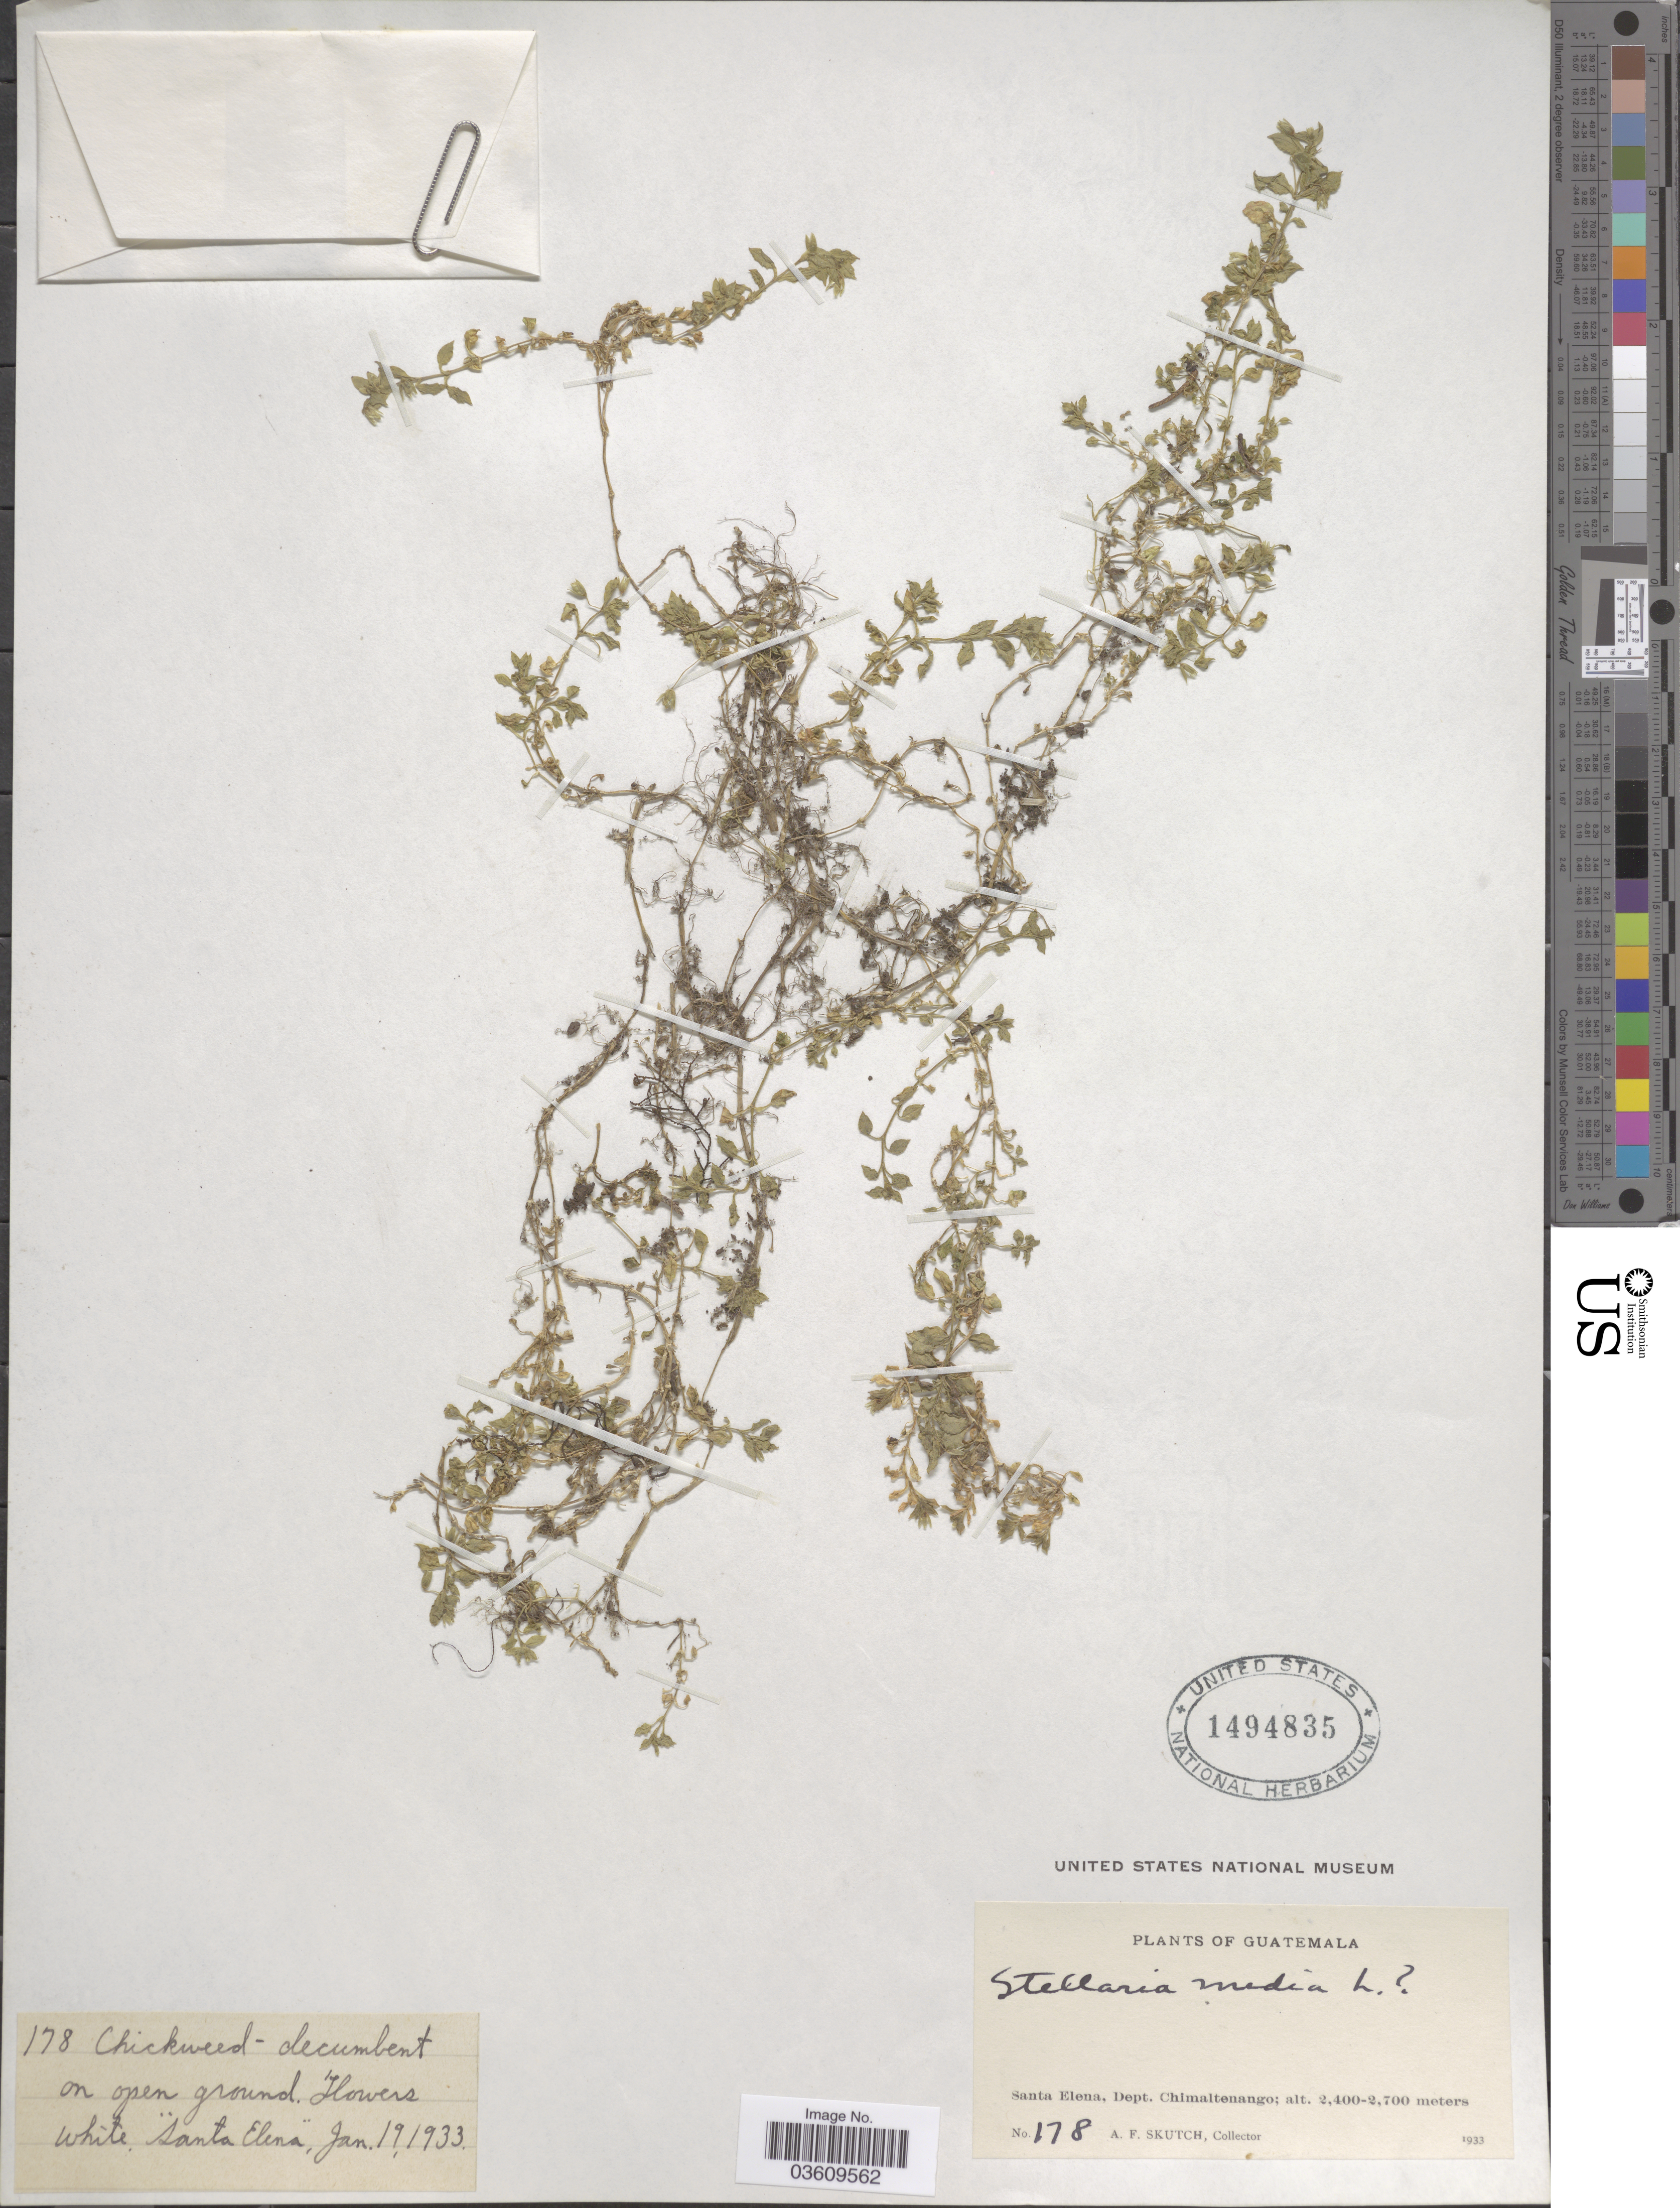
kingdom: Plantae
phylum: Tracheophyta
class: Magnoliopsida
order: Caryophyllales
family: Caryophyllaceae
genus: Stellaria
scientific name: Stellaria media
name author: (L.) Vill.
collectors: A. F. Skutch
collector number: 178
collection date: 1933-01-19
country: Guatemala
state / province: Chimaltenango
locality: Santa Elena, Dept. Chimaltenango.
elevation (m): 2400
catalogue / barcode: US 1494835